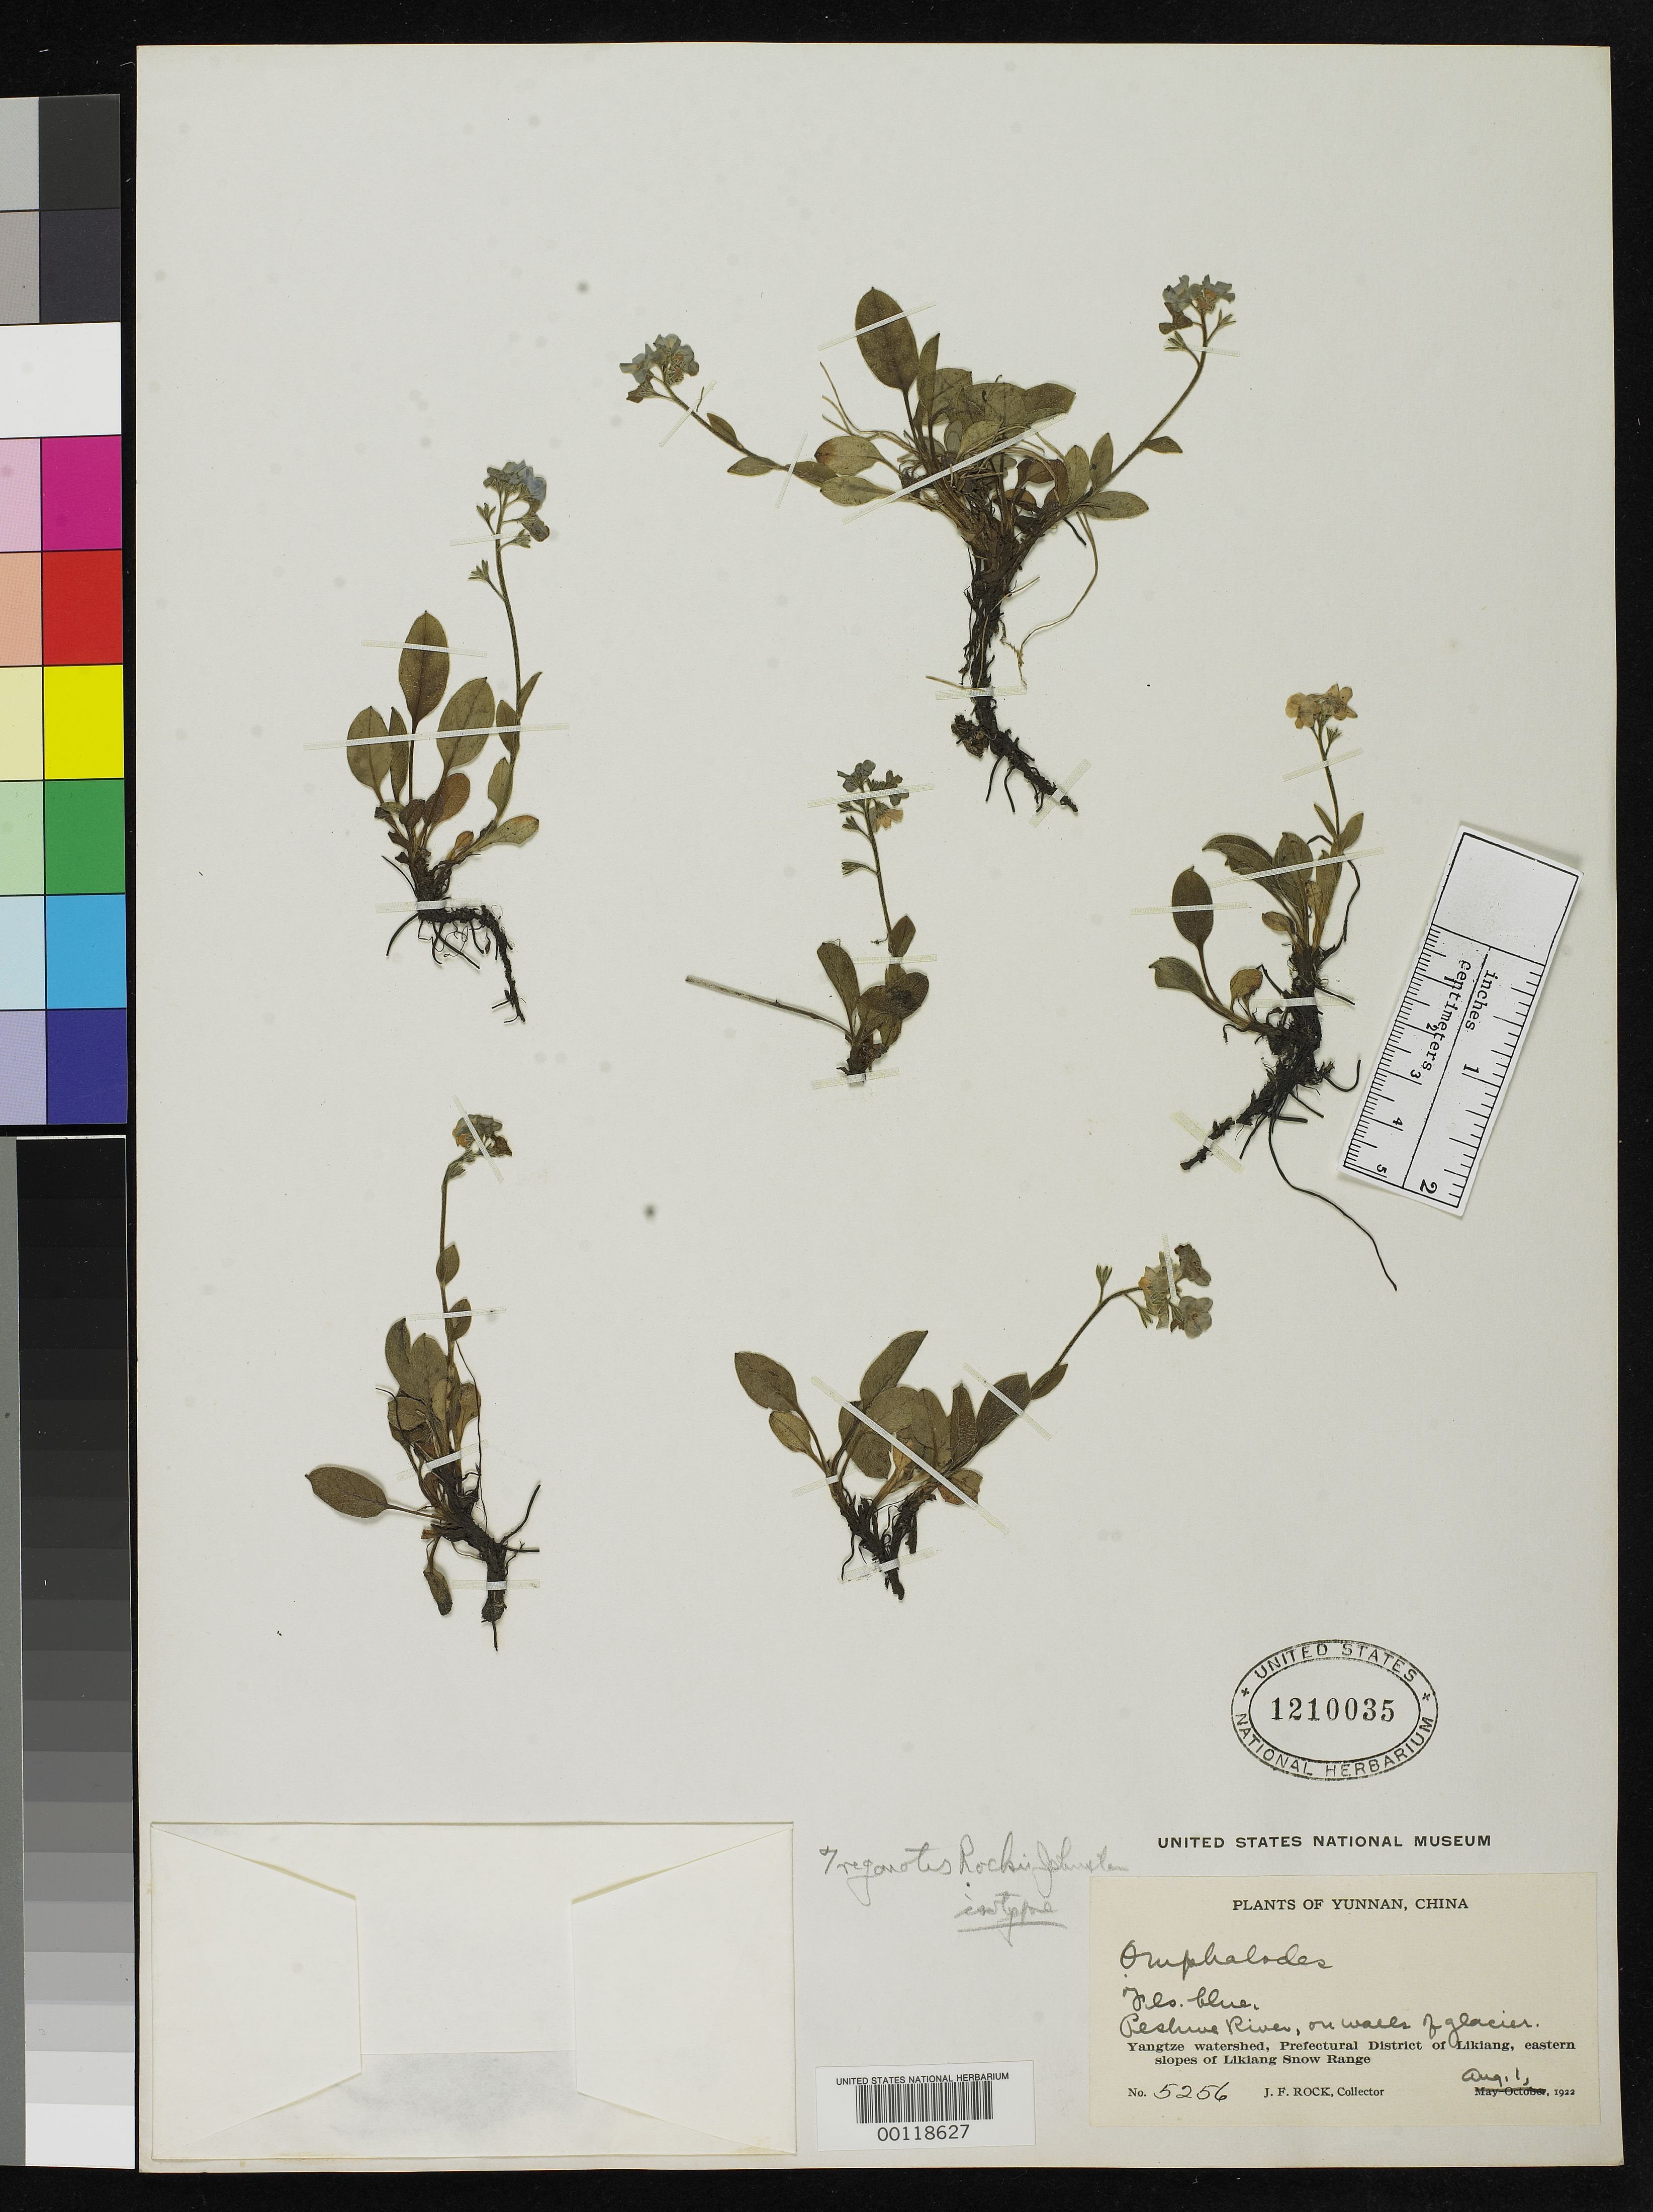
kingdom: Plantae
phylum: Tracheophyta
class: Magnoliopsida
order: Boraginales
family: Boraginaceae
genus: Trigonotis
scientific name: Trigonotis rockii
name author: I.M. Johnst.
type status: Isotype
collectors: J. F. Rock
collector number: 5256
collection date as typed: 01 Aug 1922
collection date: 1922-08-01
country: China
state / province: Yunnan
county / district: Likiang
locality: Yangtze watershed, eastern slopes of Likiang snow range, Pasture River.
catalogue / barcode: US 1210035